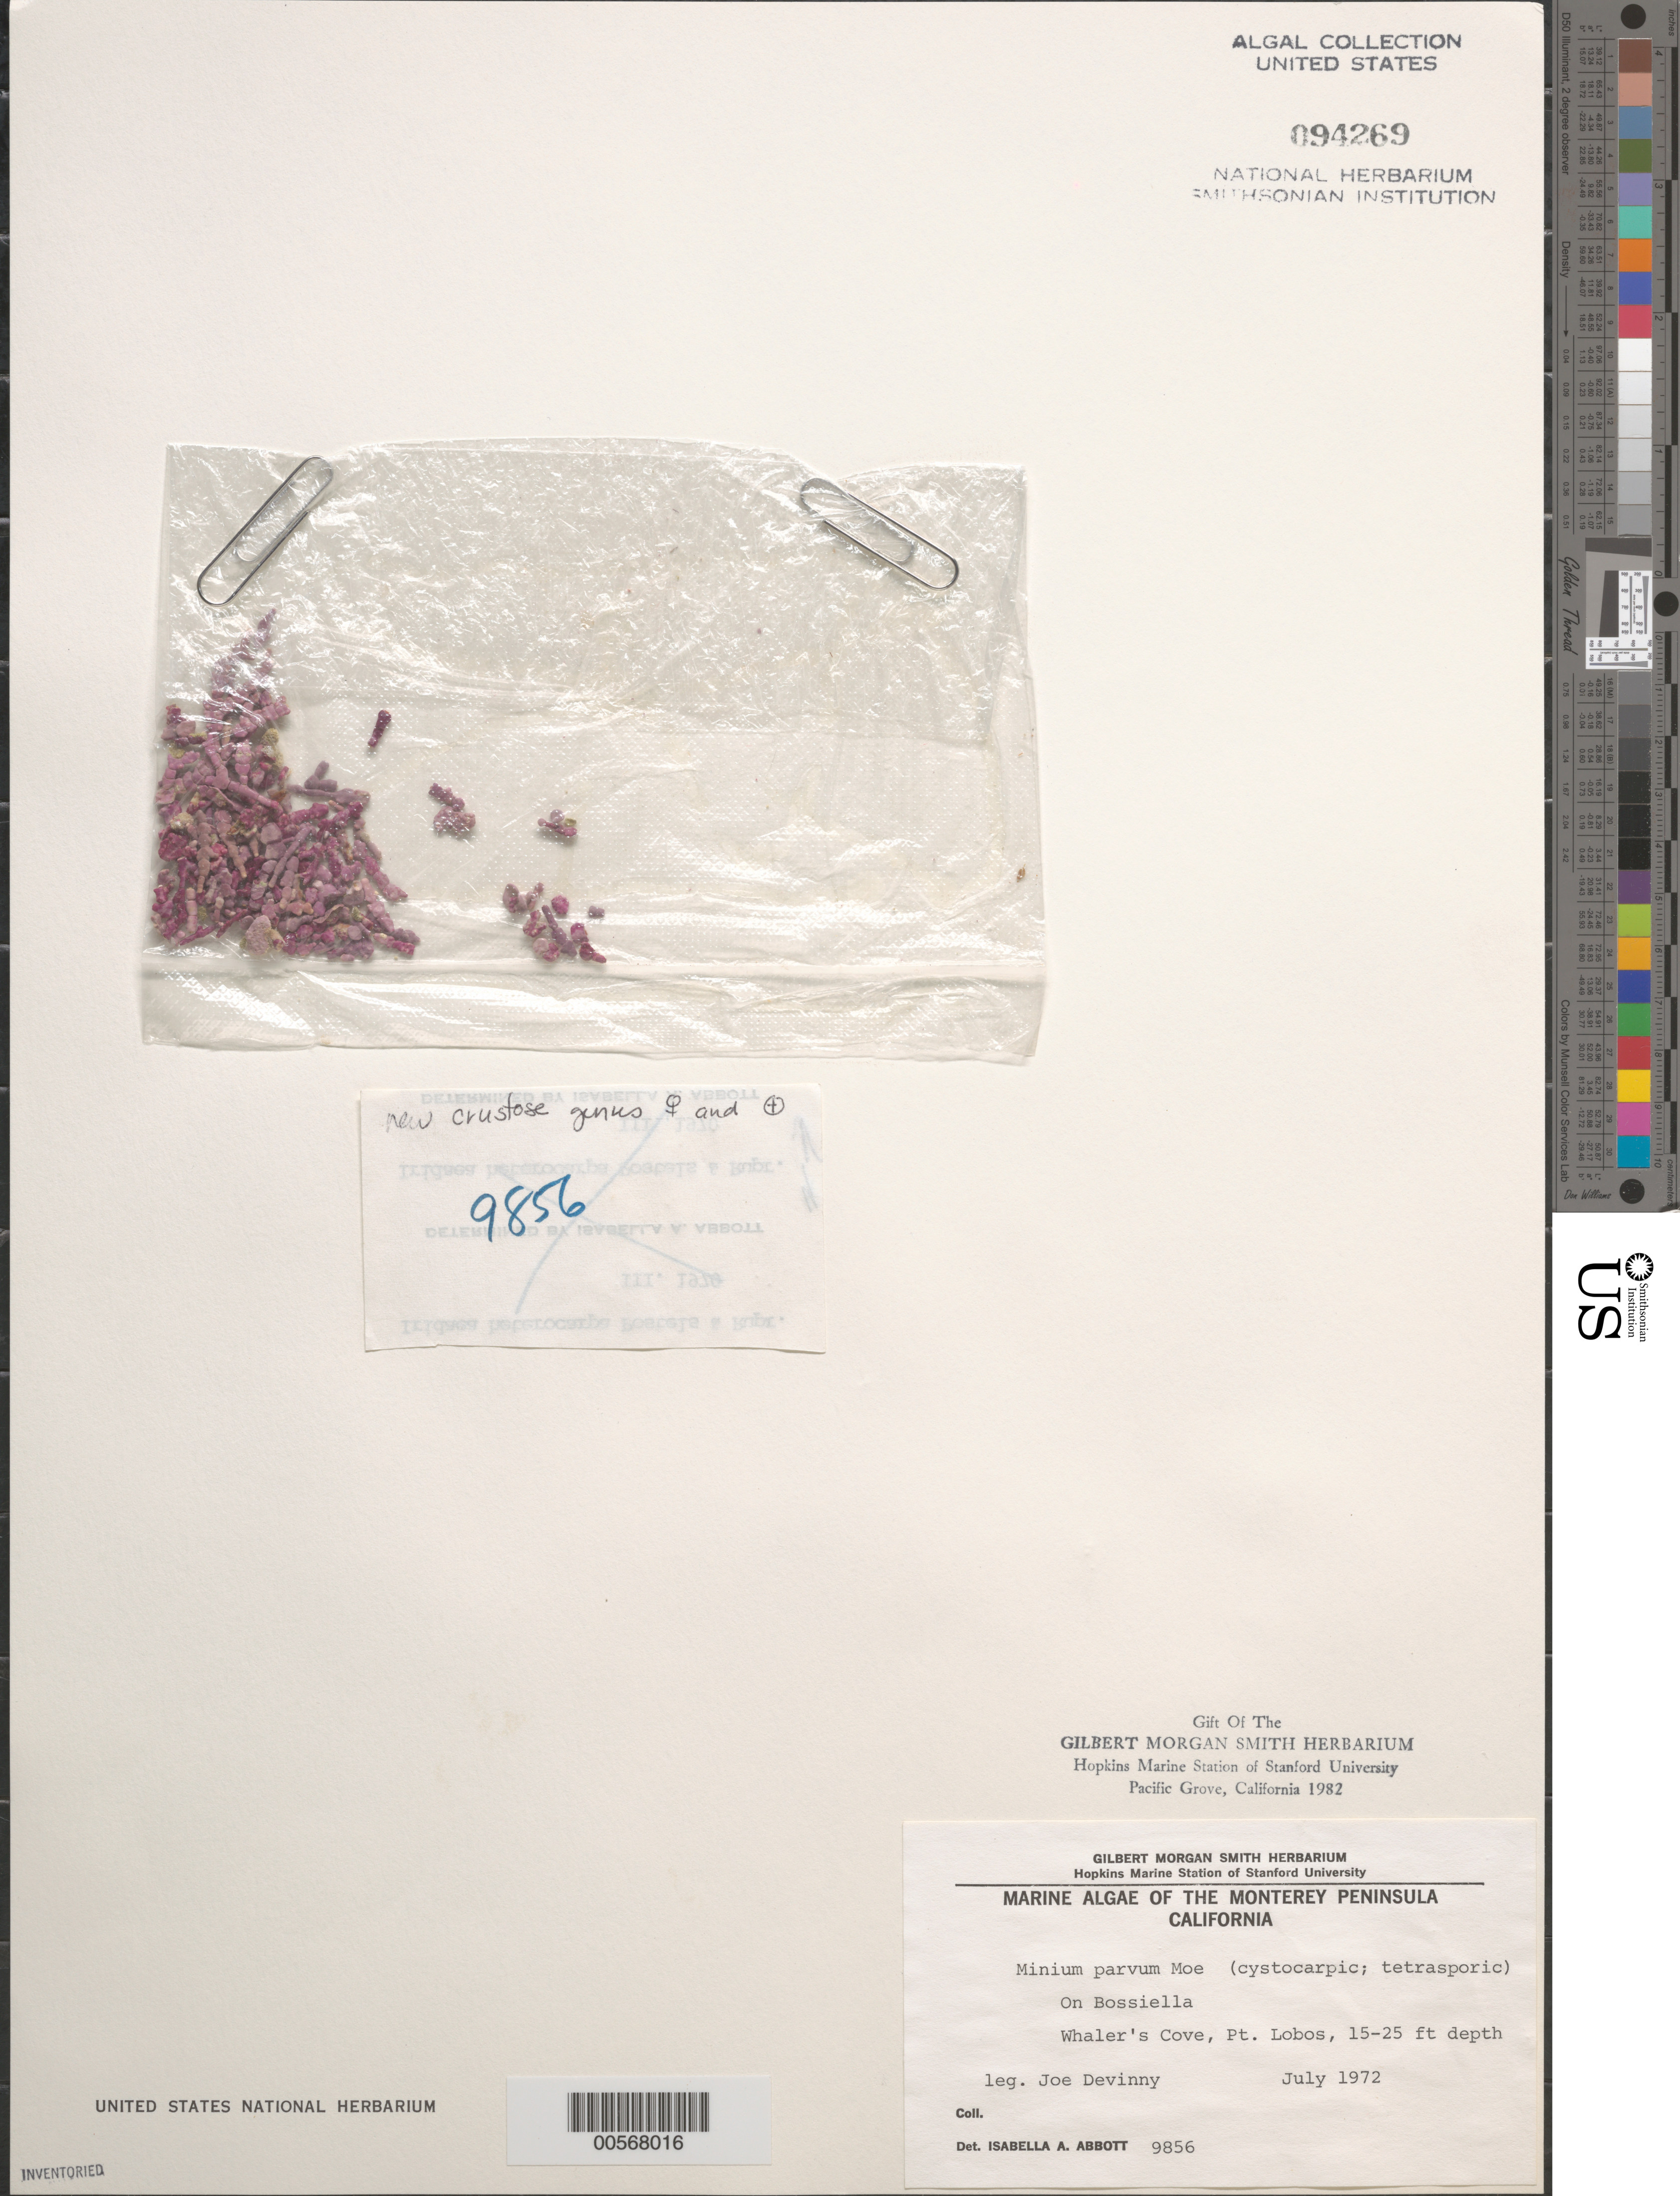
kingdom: Plantae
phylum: Rhodophyta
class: Florideophyceae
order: Corallinales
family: Corallinaceae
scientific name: Minium parvum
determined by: Abbott, Isabella A.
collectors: J. Devinny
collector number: IAA 9856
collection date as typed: Jul 1972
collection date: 1972-07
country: United States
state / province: California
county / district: Monterey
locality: Whaler's Cove, Point Lobos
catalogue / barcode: US 94269